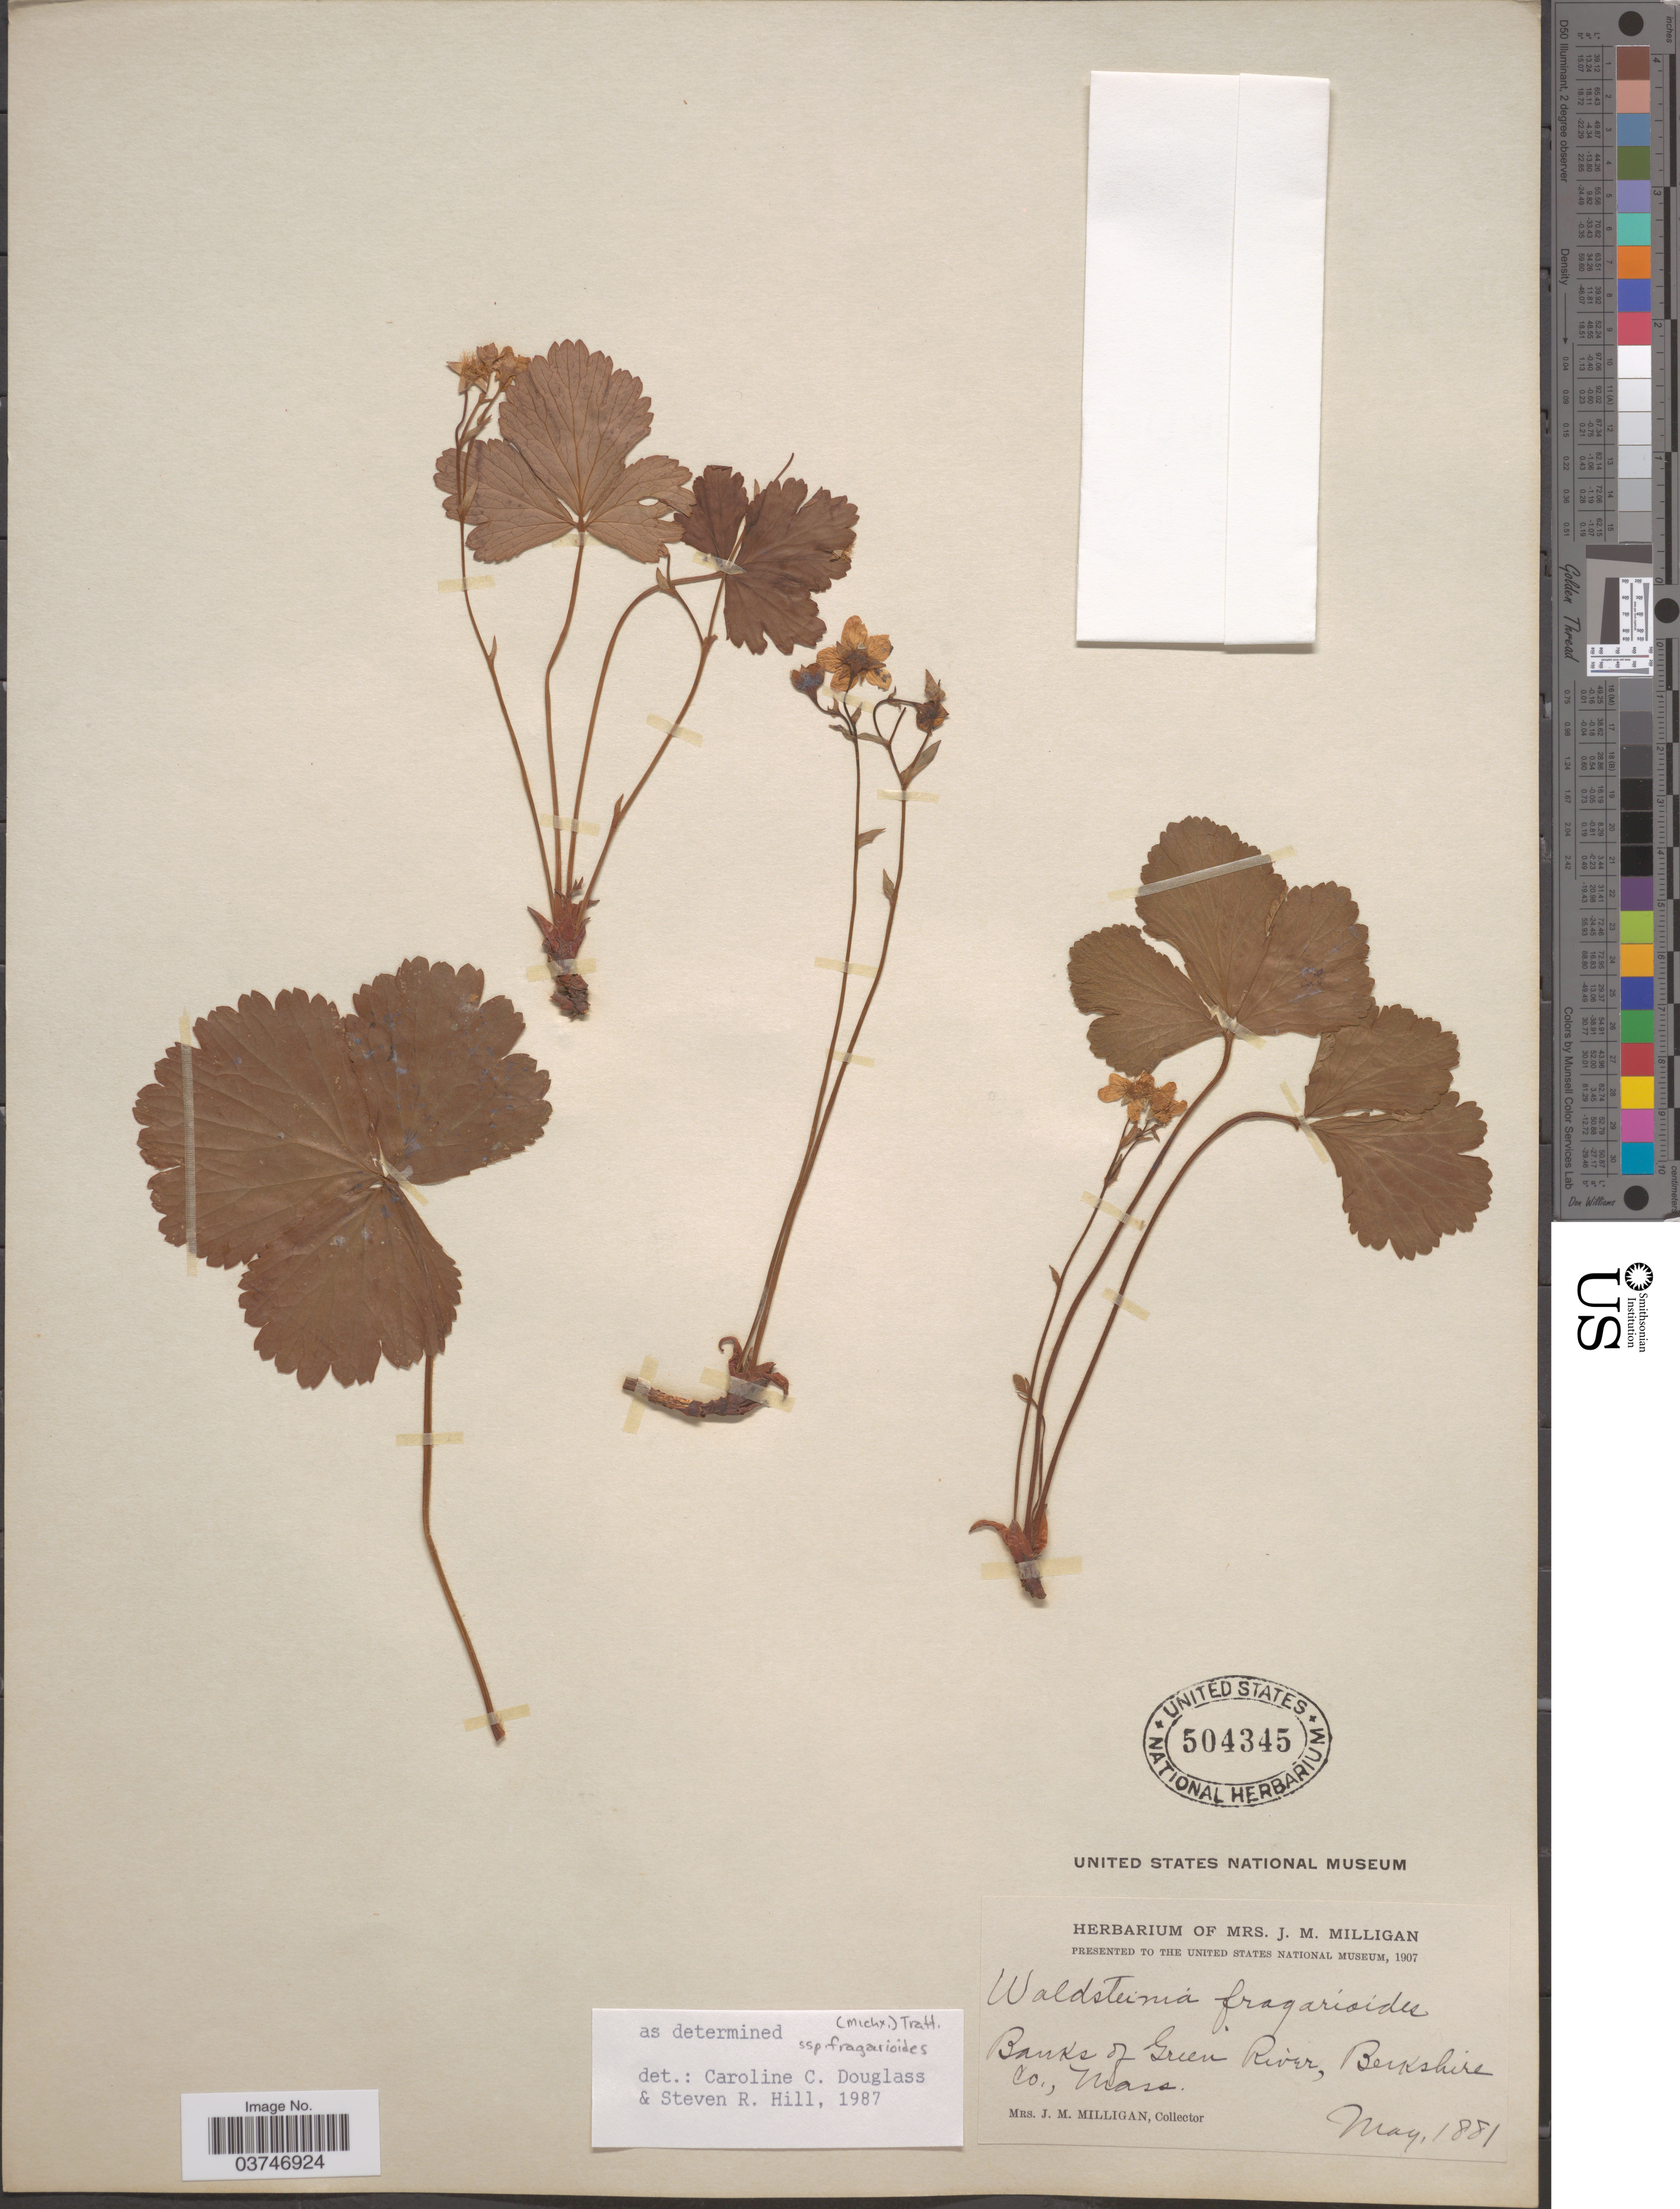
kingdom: Plantae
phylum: Tracheophyta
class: Magnoliopsida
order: Rosales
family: Rosaceae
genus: Waldsteinia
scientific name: Waldsteinia fragarioides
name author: (Michx.) Tratt.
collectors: J. Milligan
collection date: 1881-05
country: United States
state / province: Massachusetts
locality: Banks of Green River, Berkshire Co.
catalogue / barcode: US 504345